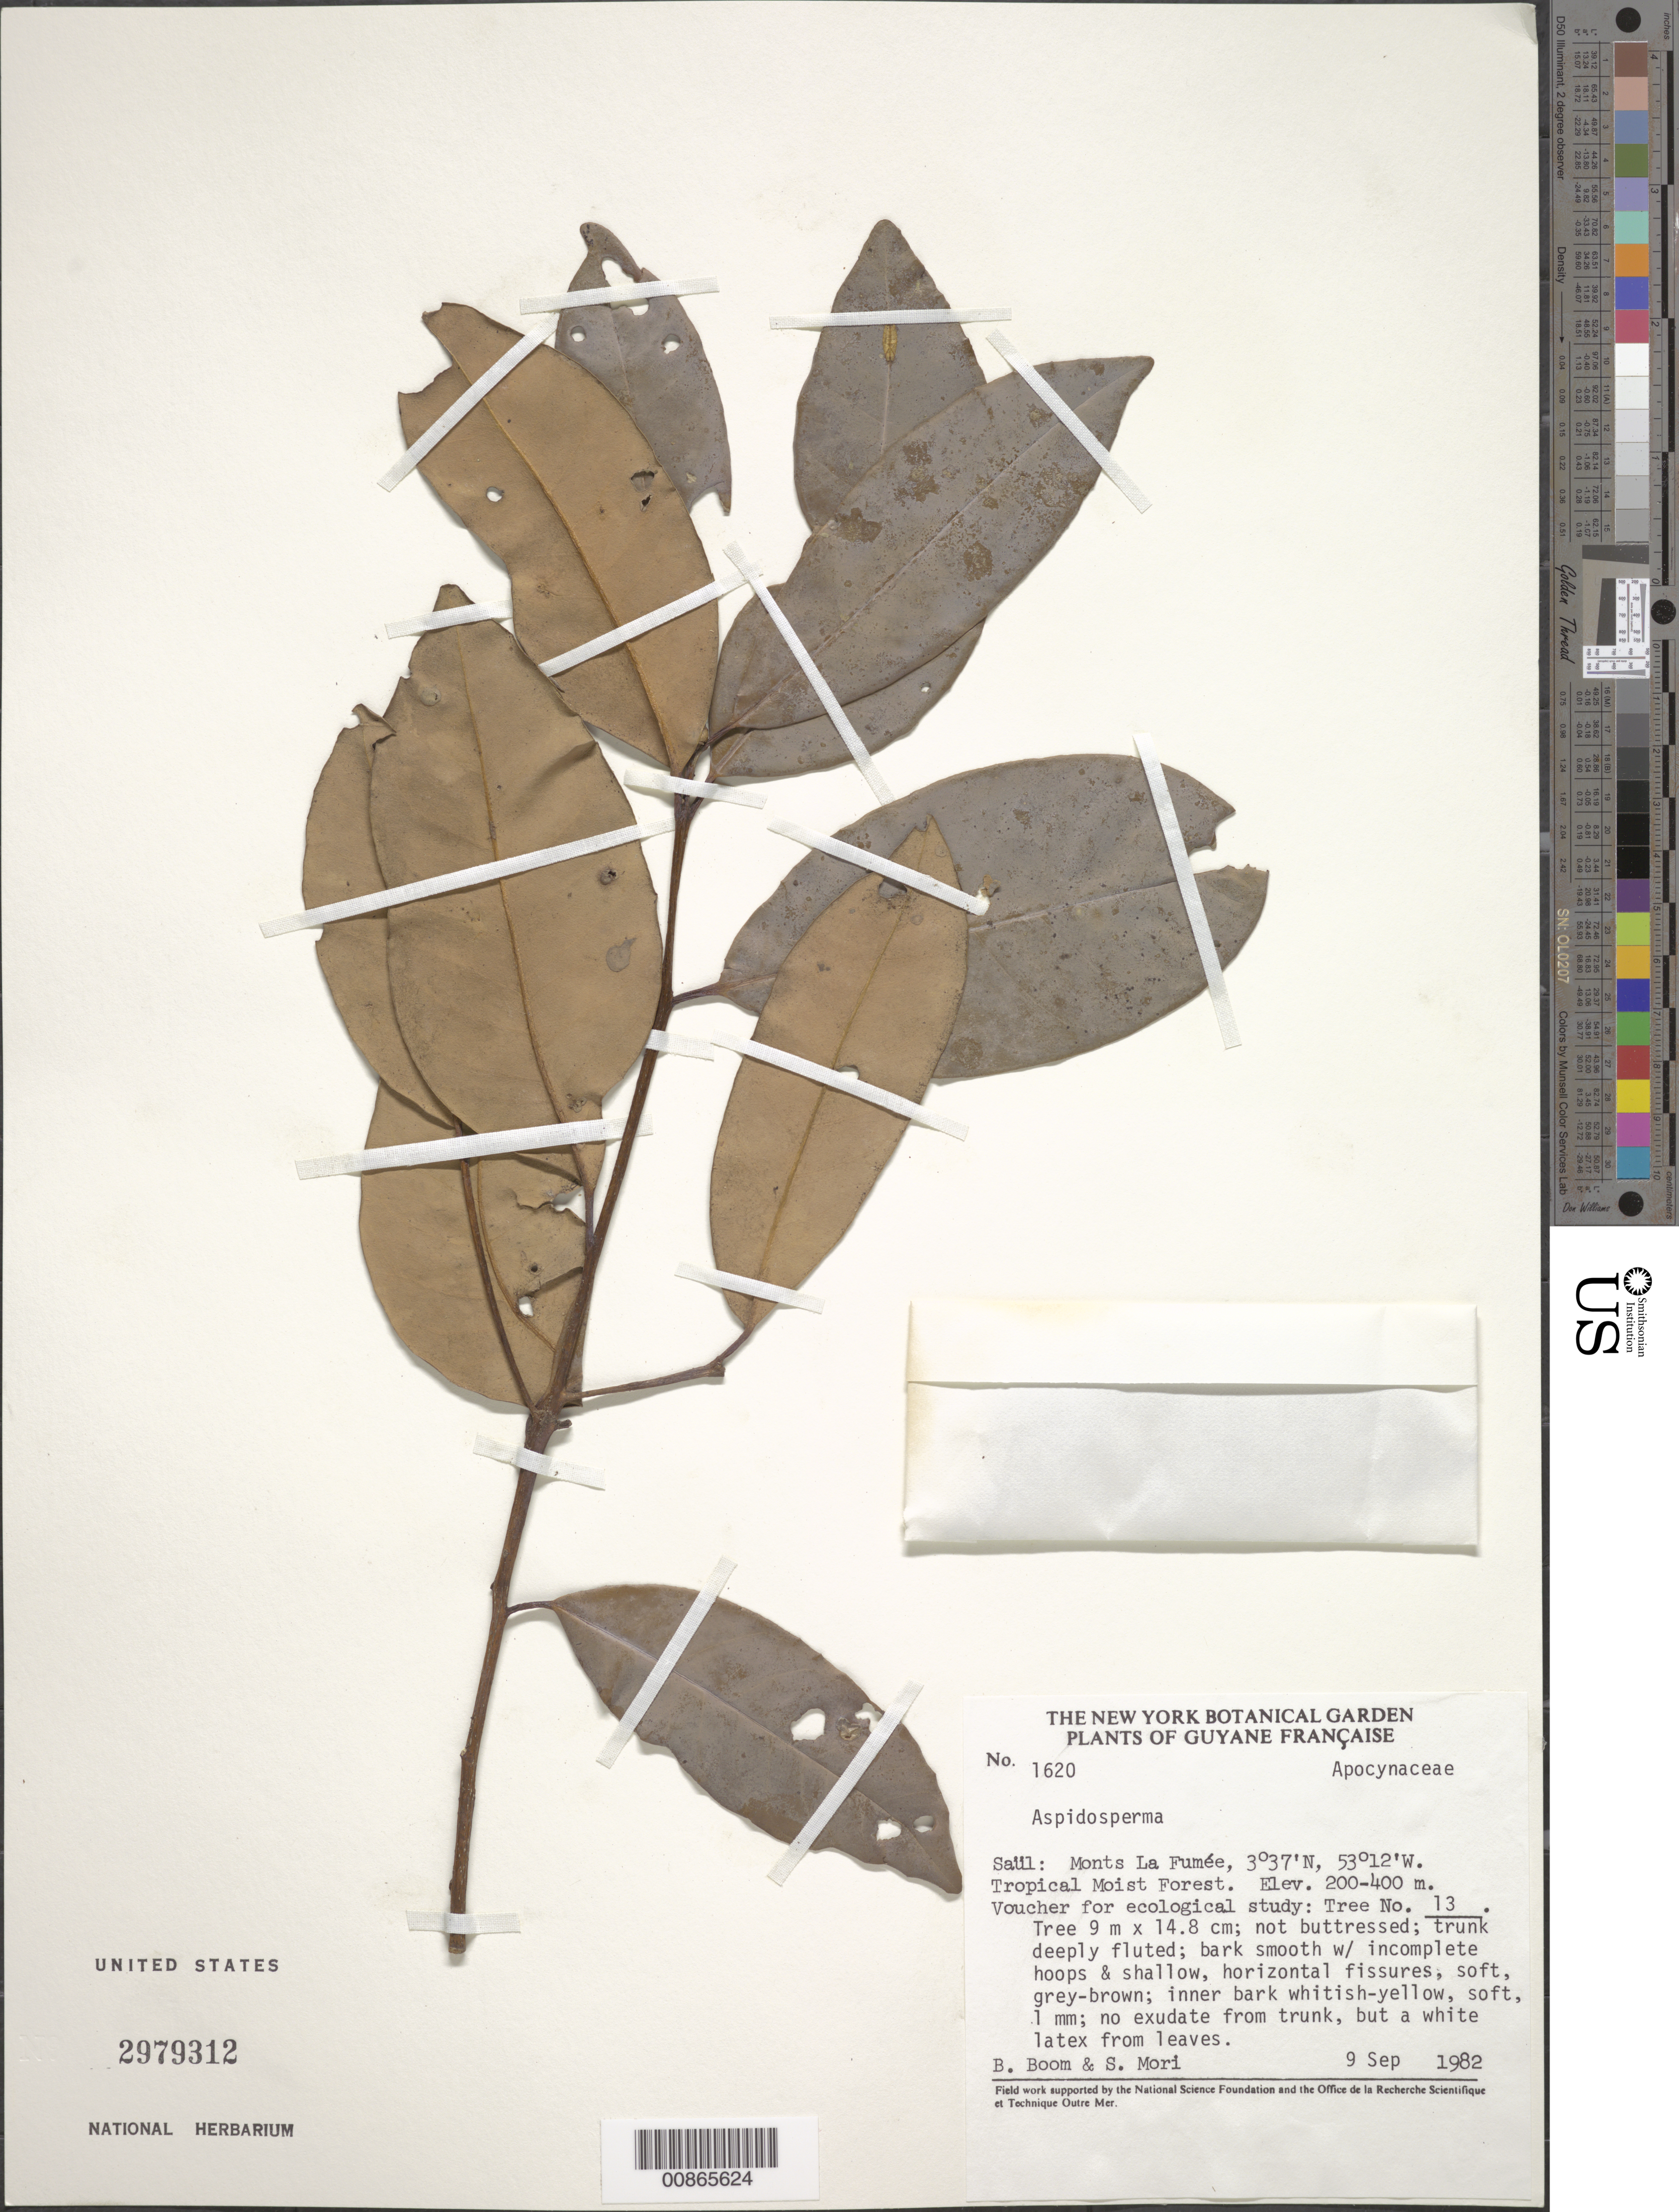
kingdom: Plantae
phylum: Tracheophyta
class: Magnoliopsida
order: Gentianales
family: Apocynaceae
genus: Aspidosperma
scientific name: Aspidosperma sp.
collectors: B. M. Boom & S. Mori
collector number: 1620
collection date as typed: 9-Sep-82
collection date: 1982-09-09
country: French Guiana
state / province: Saint-Laurent-du-Maroni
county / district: Saül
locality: Saül, Monts La Fumée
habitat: Tropical moist forest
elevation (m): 200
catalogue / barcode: US 2979312